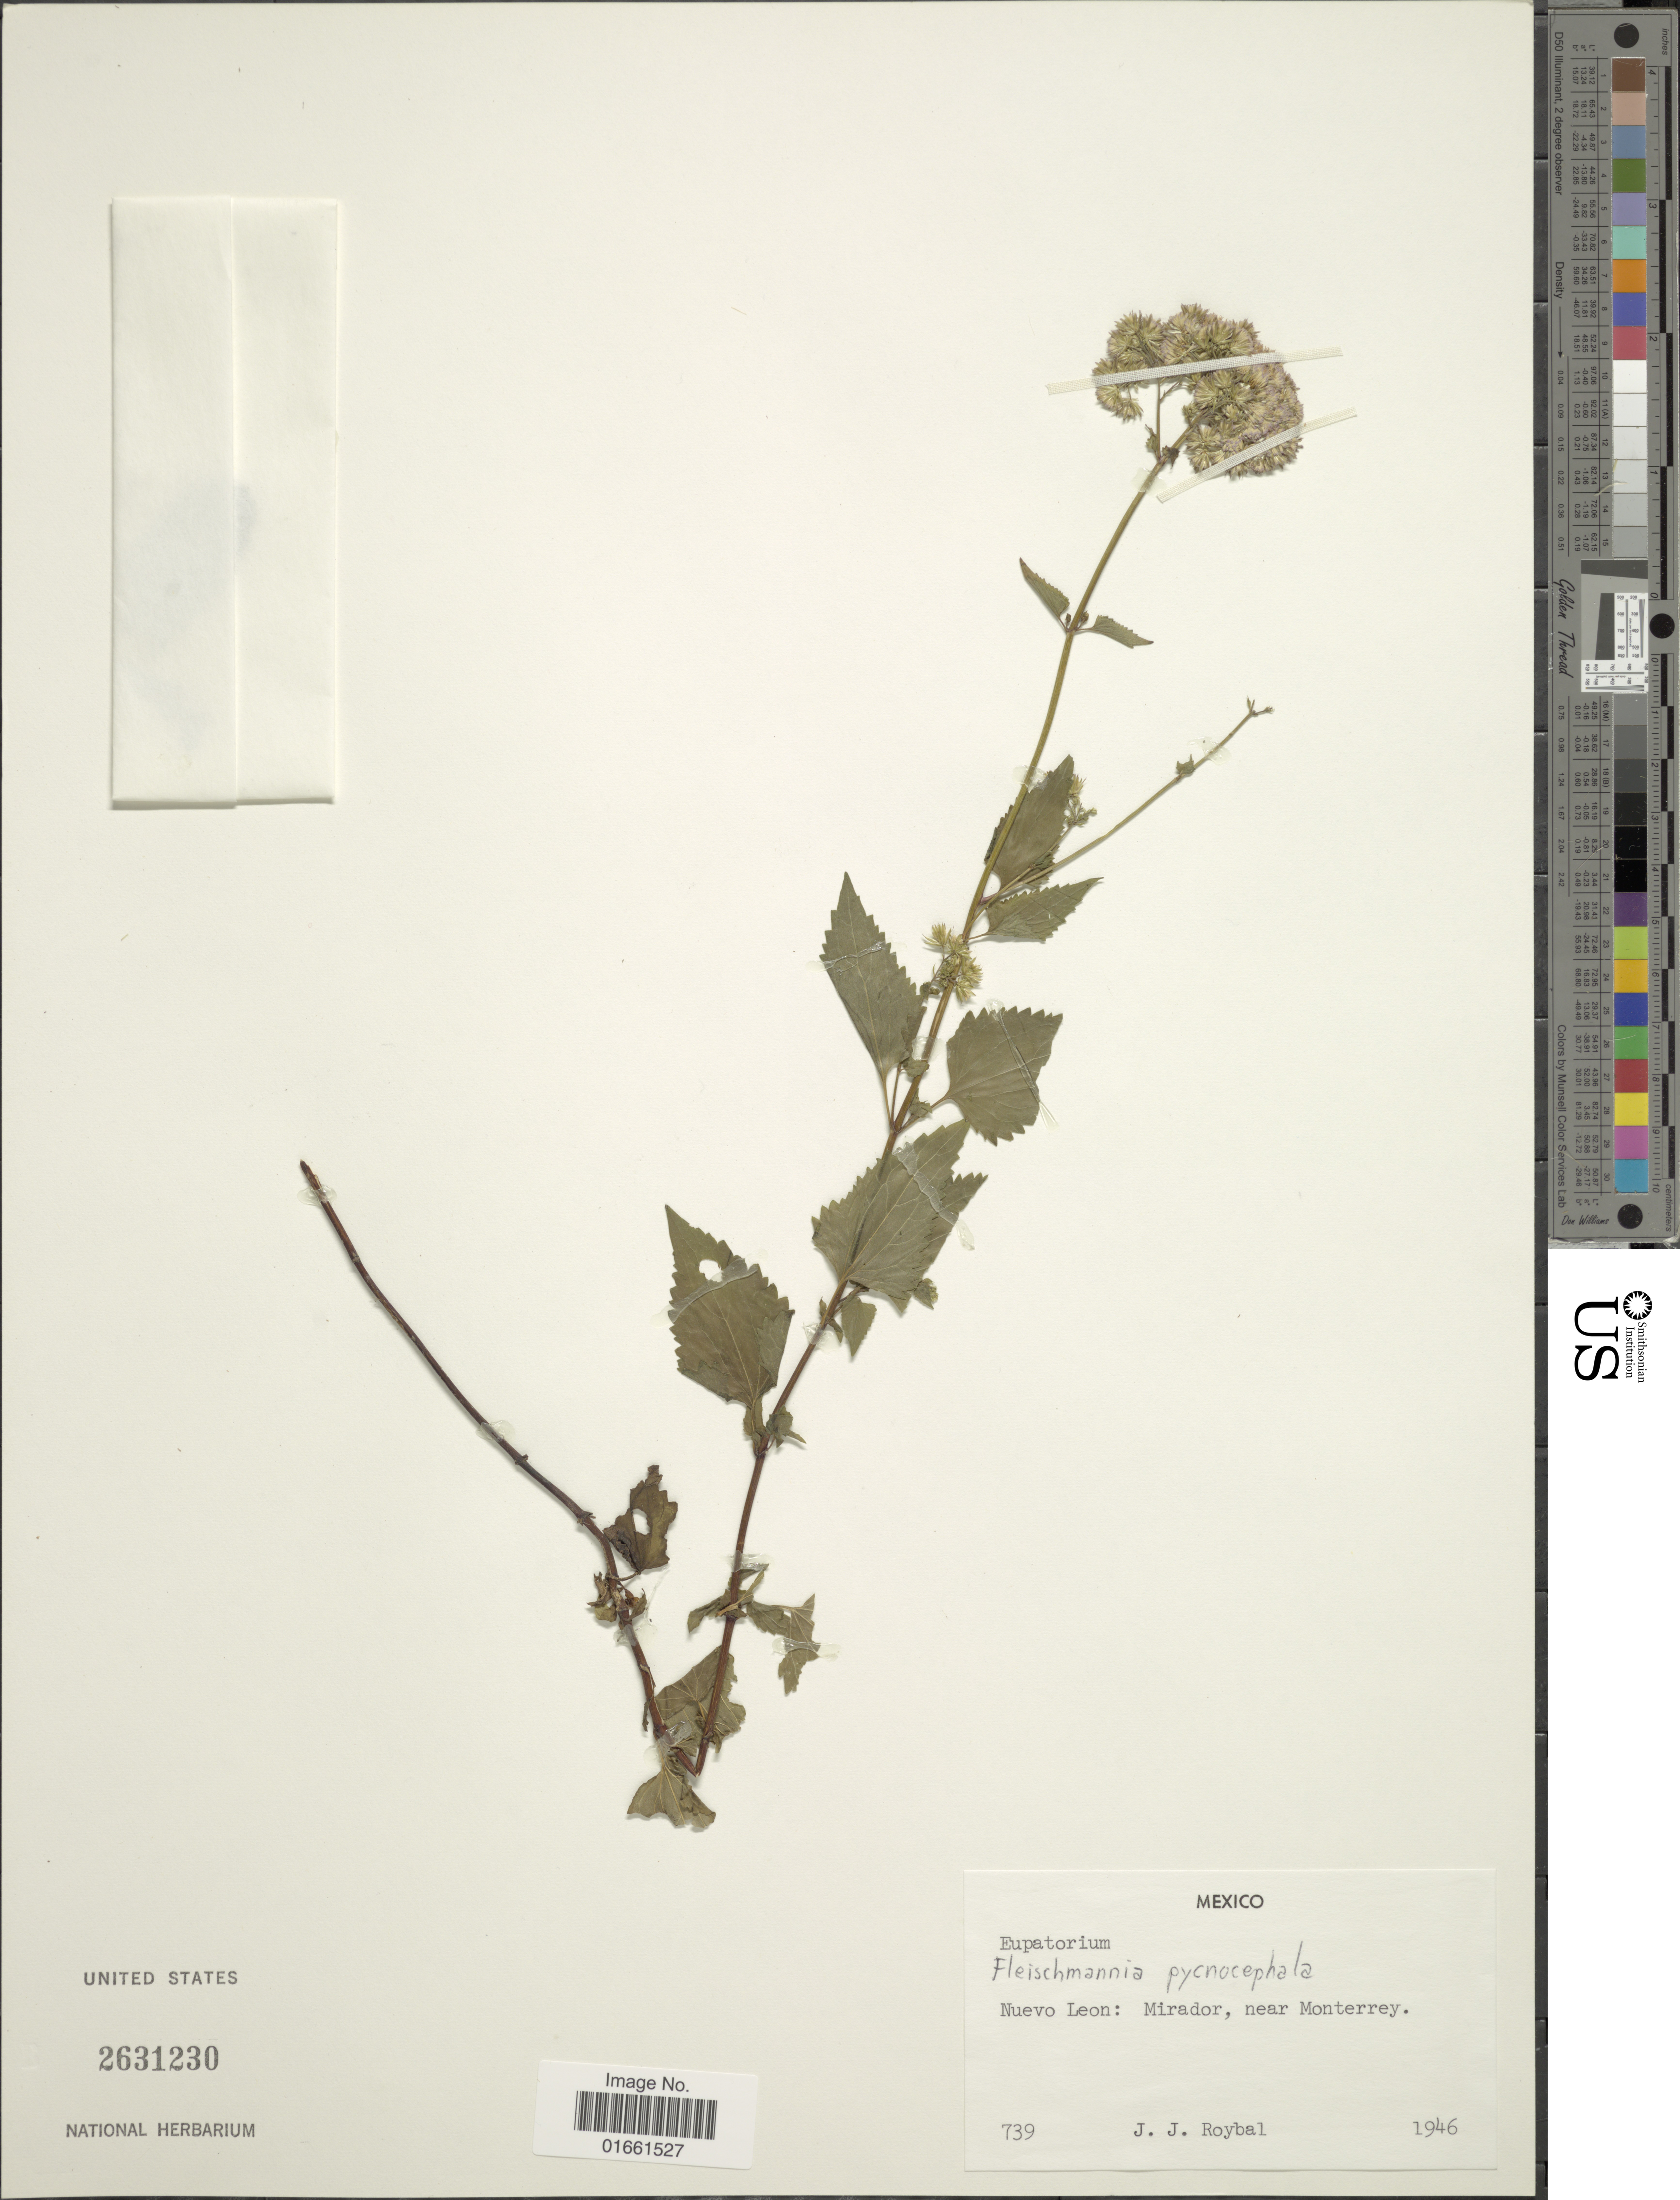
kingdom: Plantae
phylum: Tracheophyta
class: Magnoliopsida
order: Asterales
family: Asteraceae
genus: Fleischmannia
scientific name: Fleischmannia porphyranthema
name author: (A. Gray) R.M. King & H. Rob.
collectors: J. J. Roybal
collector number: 739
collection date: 1946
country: Mexico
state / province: Nuevo León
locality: Mirador, near Monterrey.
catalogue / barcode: US 2631230